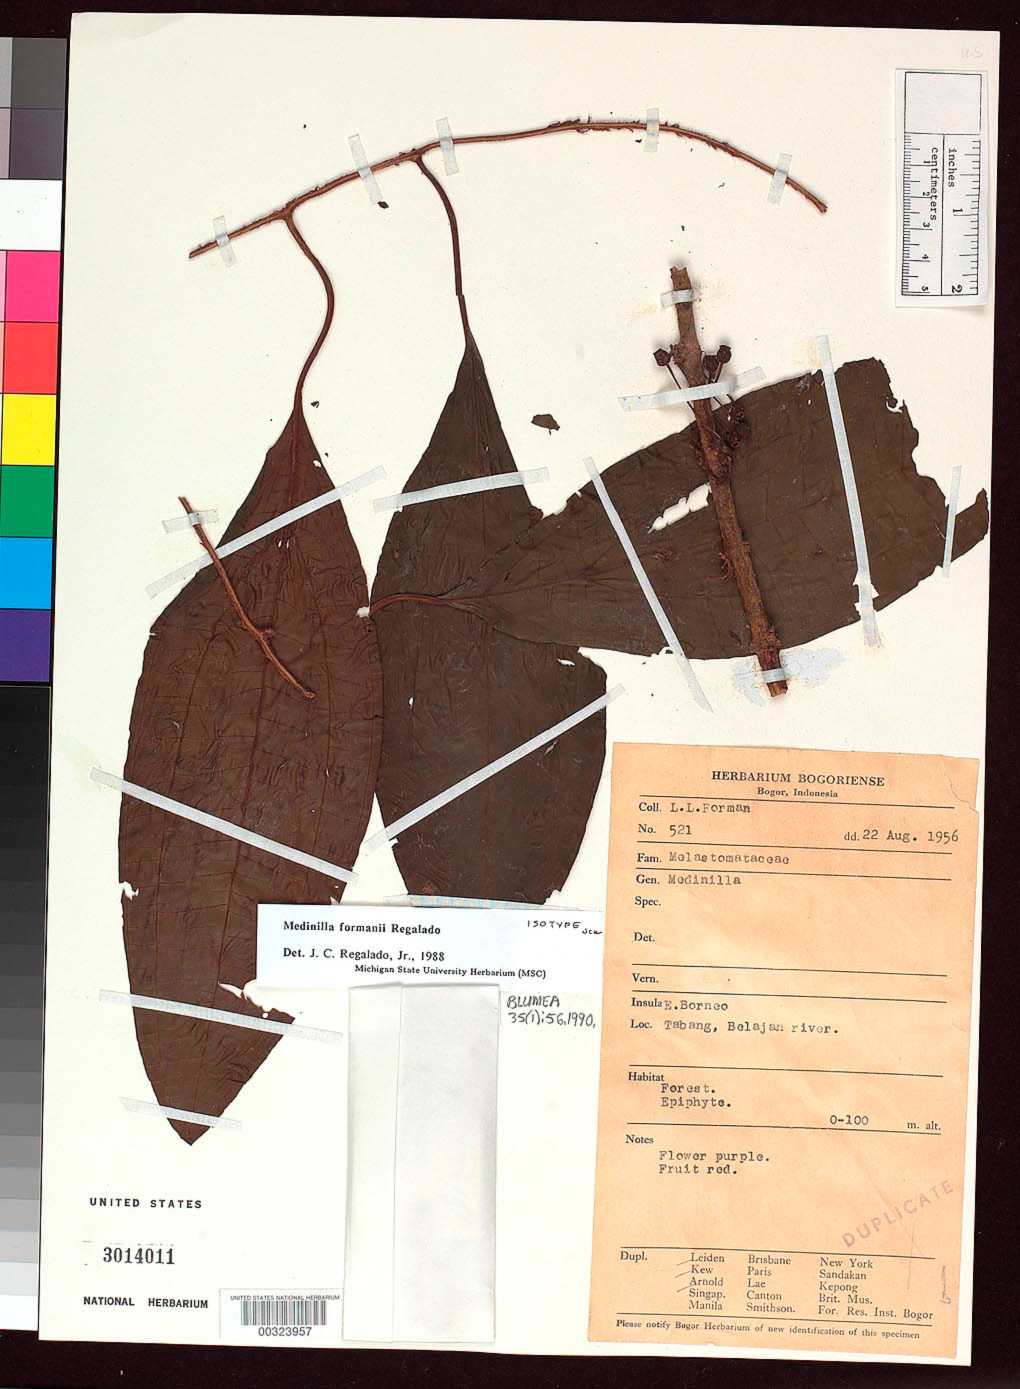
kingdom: Plantae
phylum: Tracheophyta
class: Magnoliopsida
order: Myrtales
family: Melastomataceae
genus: Medinilla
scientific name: Medinilla formanii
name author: Regalado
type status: Isotype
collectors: L. Forman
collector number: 521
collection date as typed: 22 Aug 1956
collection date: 1956-08-22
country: Indonesia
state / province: Kalimantan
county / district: Kalimantan Timur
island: Borneo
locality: Tabang, Belajan River.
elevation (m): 0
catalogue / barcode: US 3014011